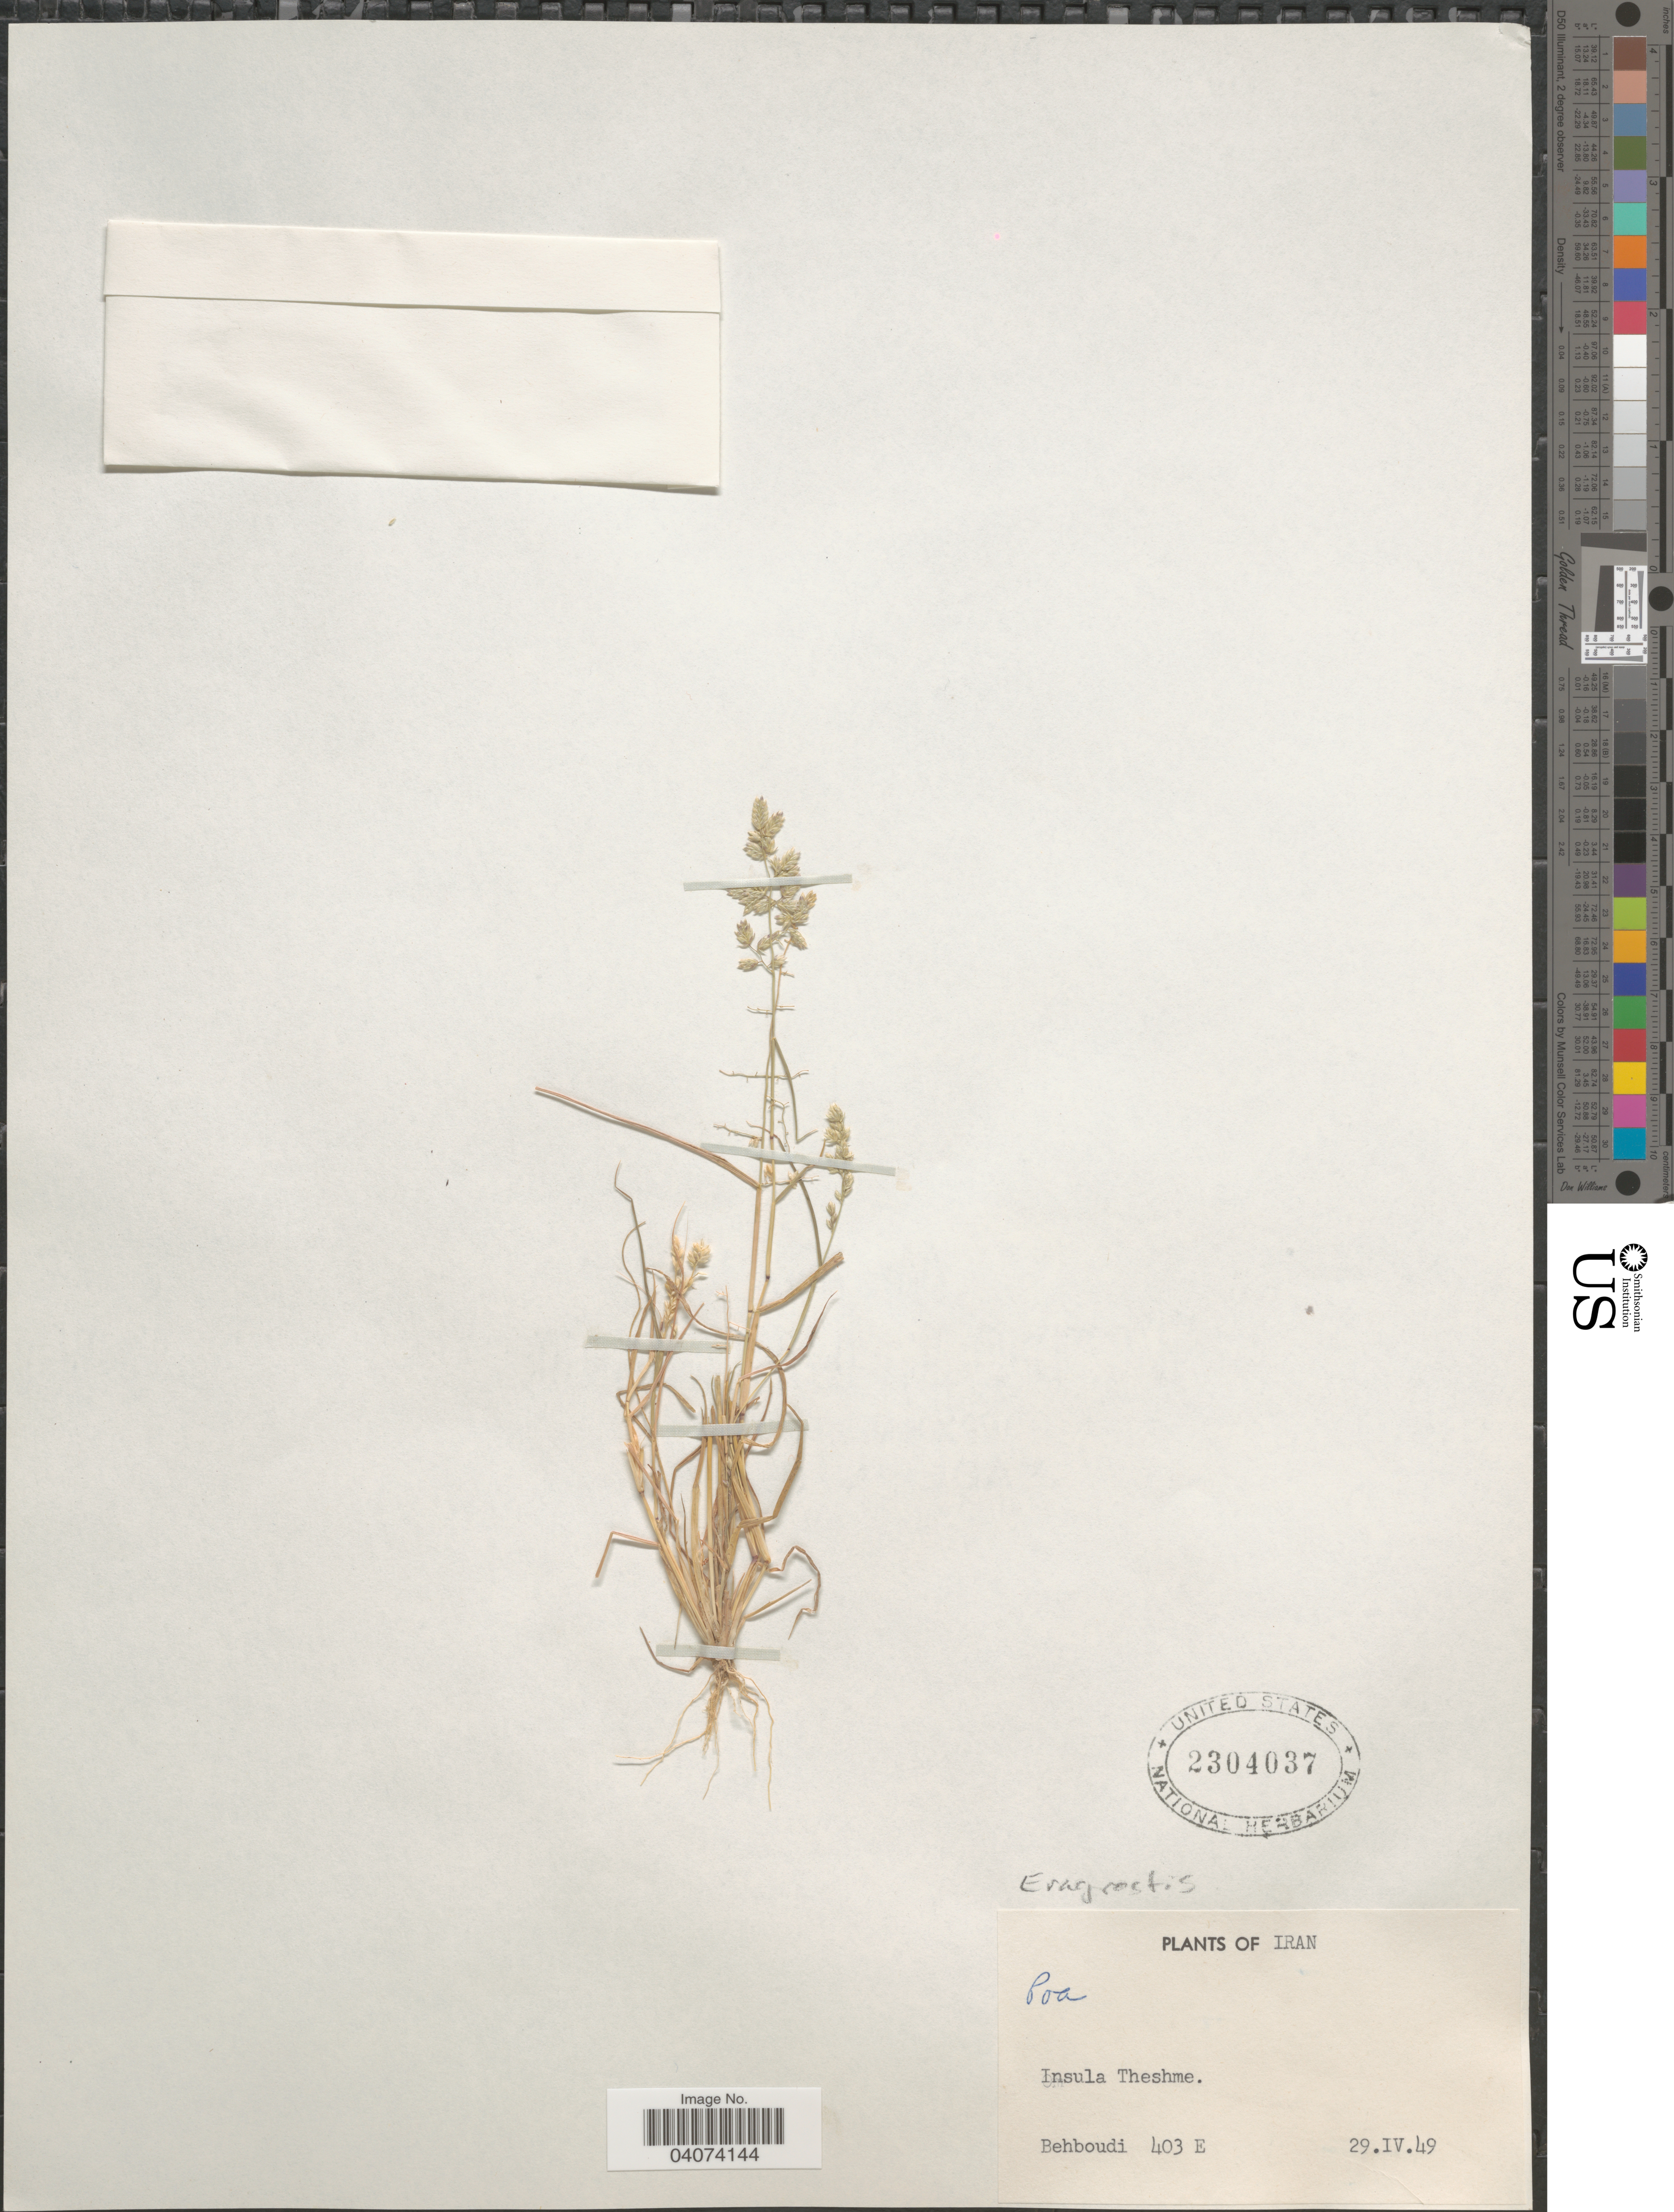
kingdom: Plantae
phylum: Tracheophyta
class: Liliopsida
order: Poales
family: Poaceae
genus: Poa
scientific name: Poa sp.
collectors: E. Behboudi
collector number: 403E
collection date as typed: Transcribed d/m/y: 29/4/49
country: Iran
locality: Insula Theshme.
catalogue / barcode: US 2304037